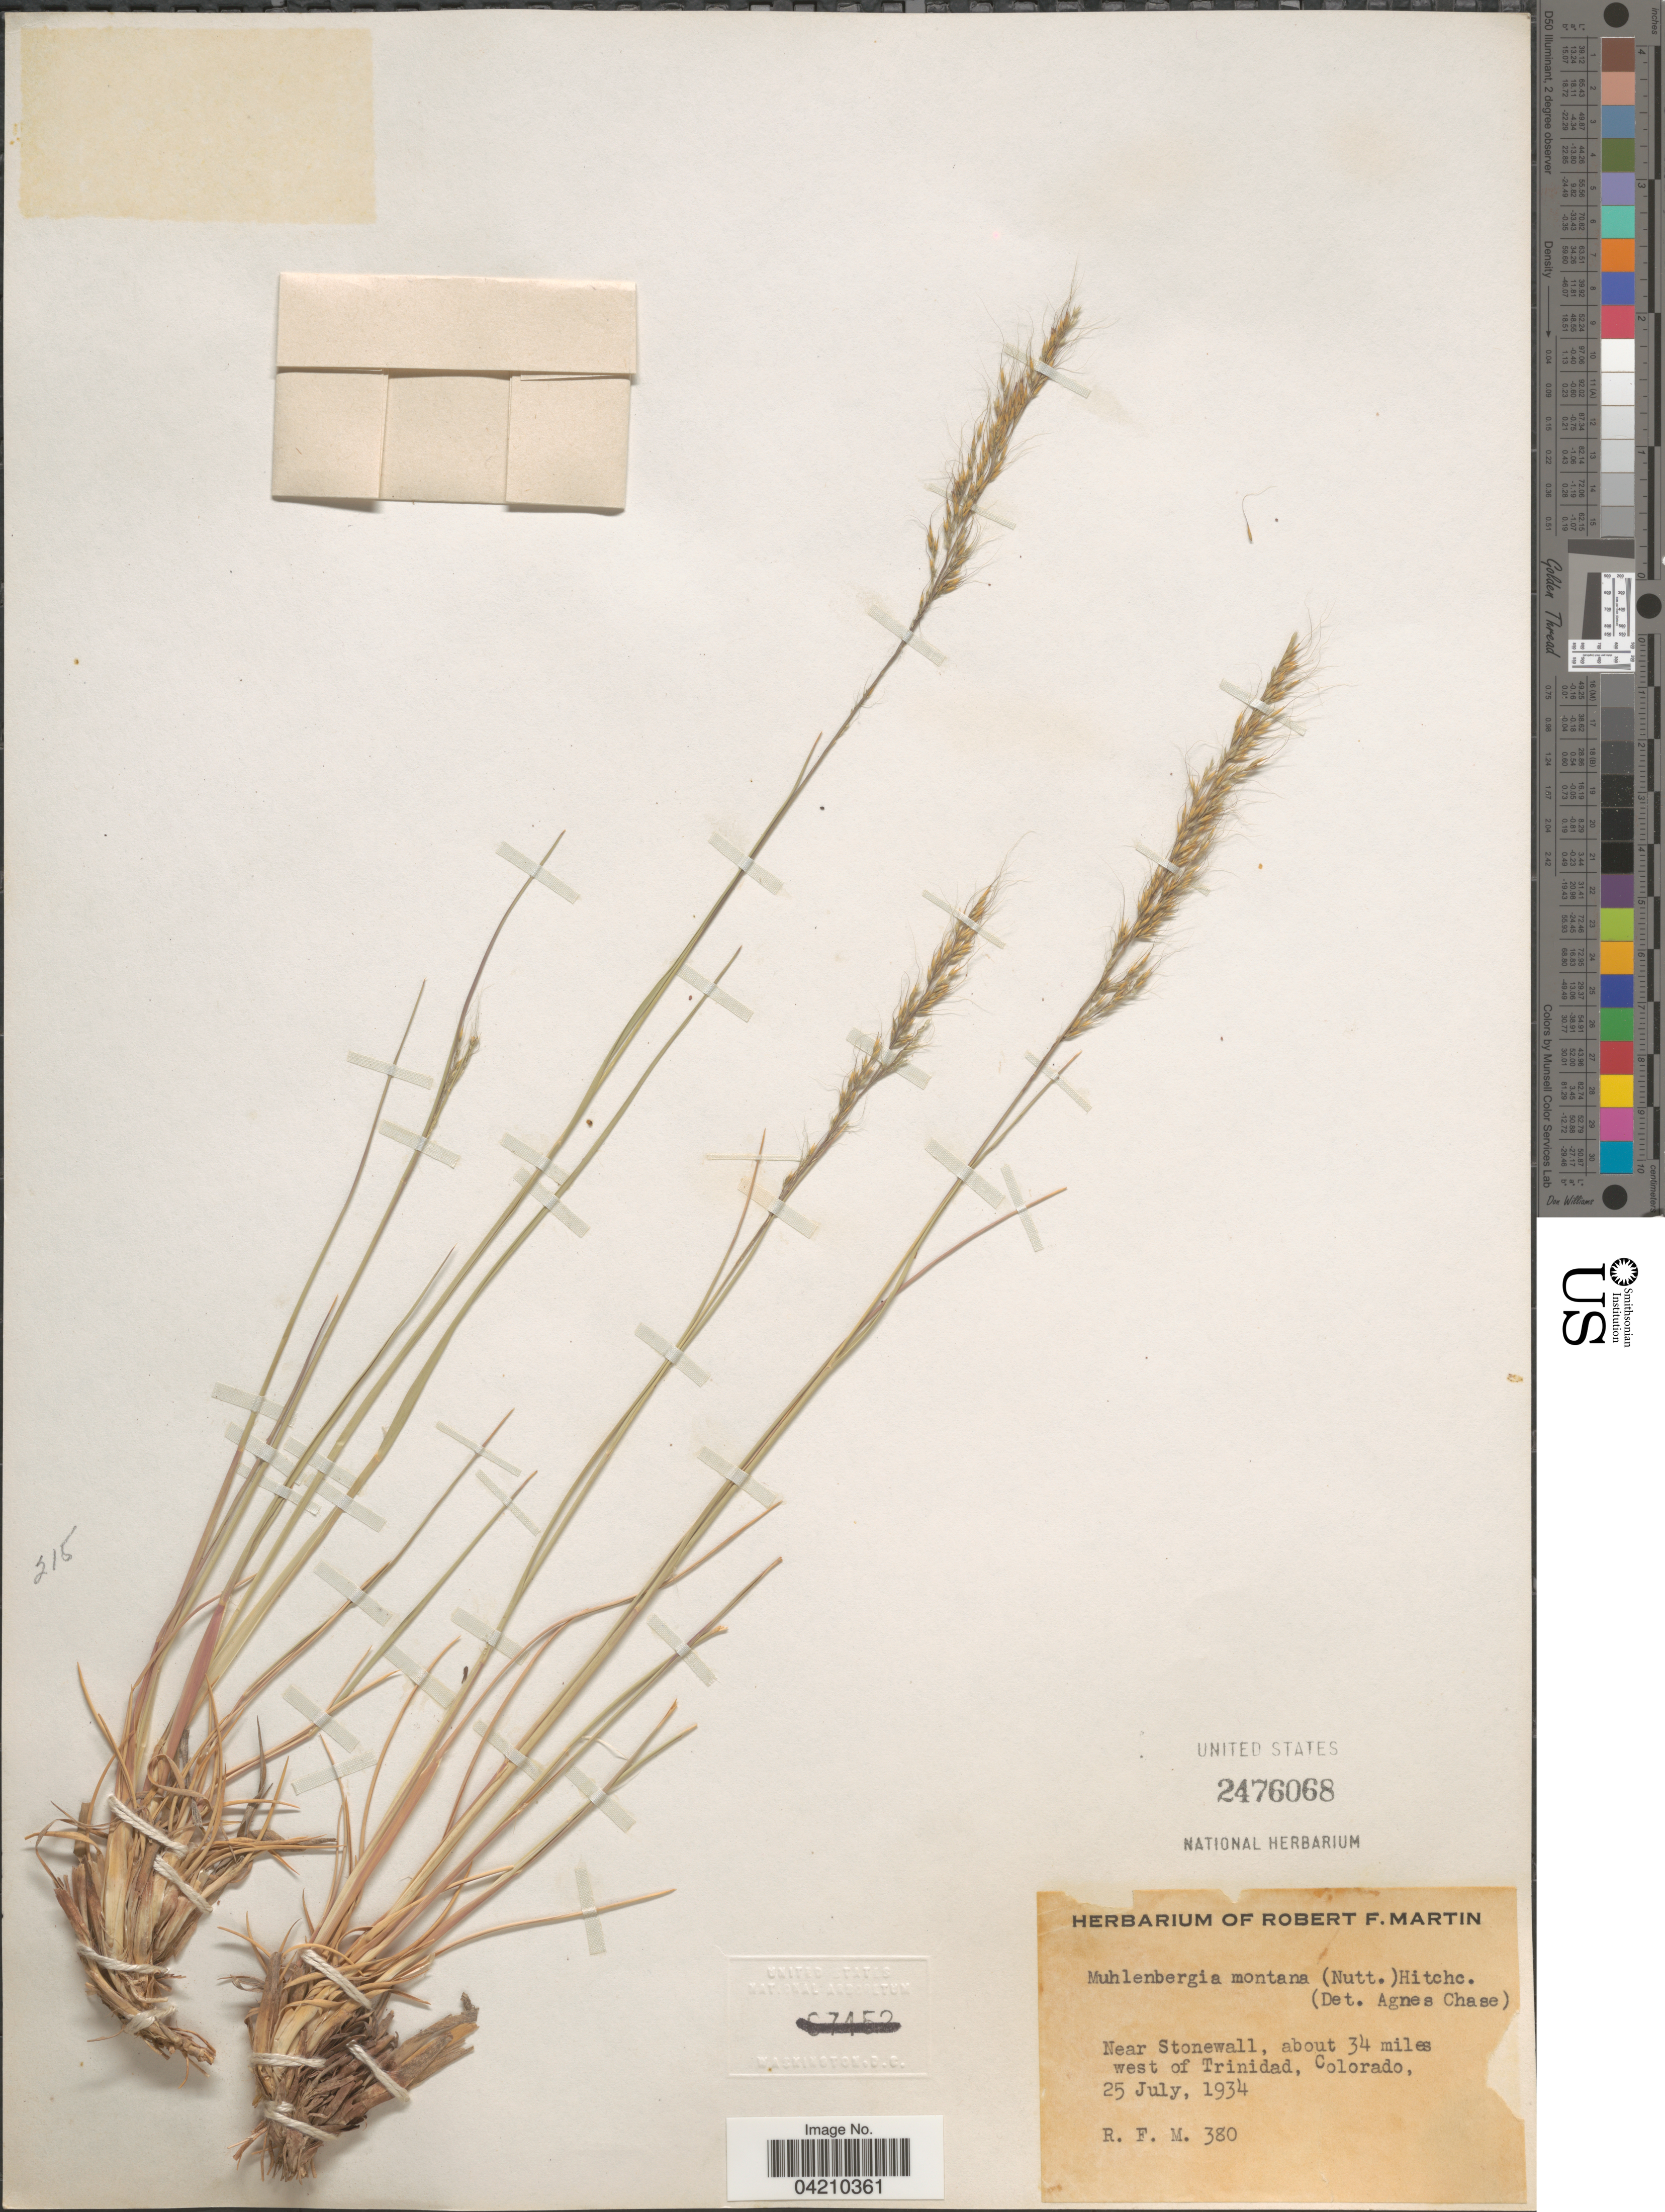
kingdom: Plantae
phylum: Tracheophyta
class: Liliopsida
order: Poales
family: Poaceae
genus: Muhlenbergia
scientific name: Muhlenbergia montana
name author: (Nutt.) Hitchc.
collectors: R. F. Martin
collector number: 380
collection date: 1934-07-25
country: United States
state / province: Colorado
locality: Near Stonewall, about 34 miles west of Trinidad.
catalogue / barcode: US 2476068